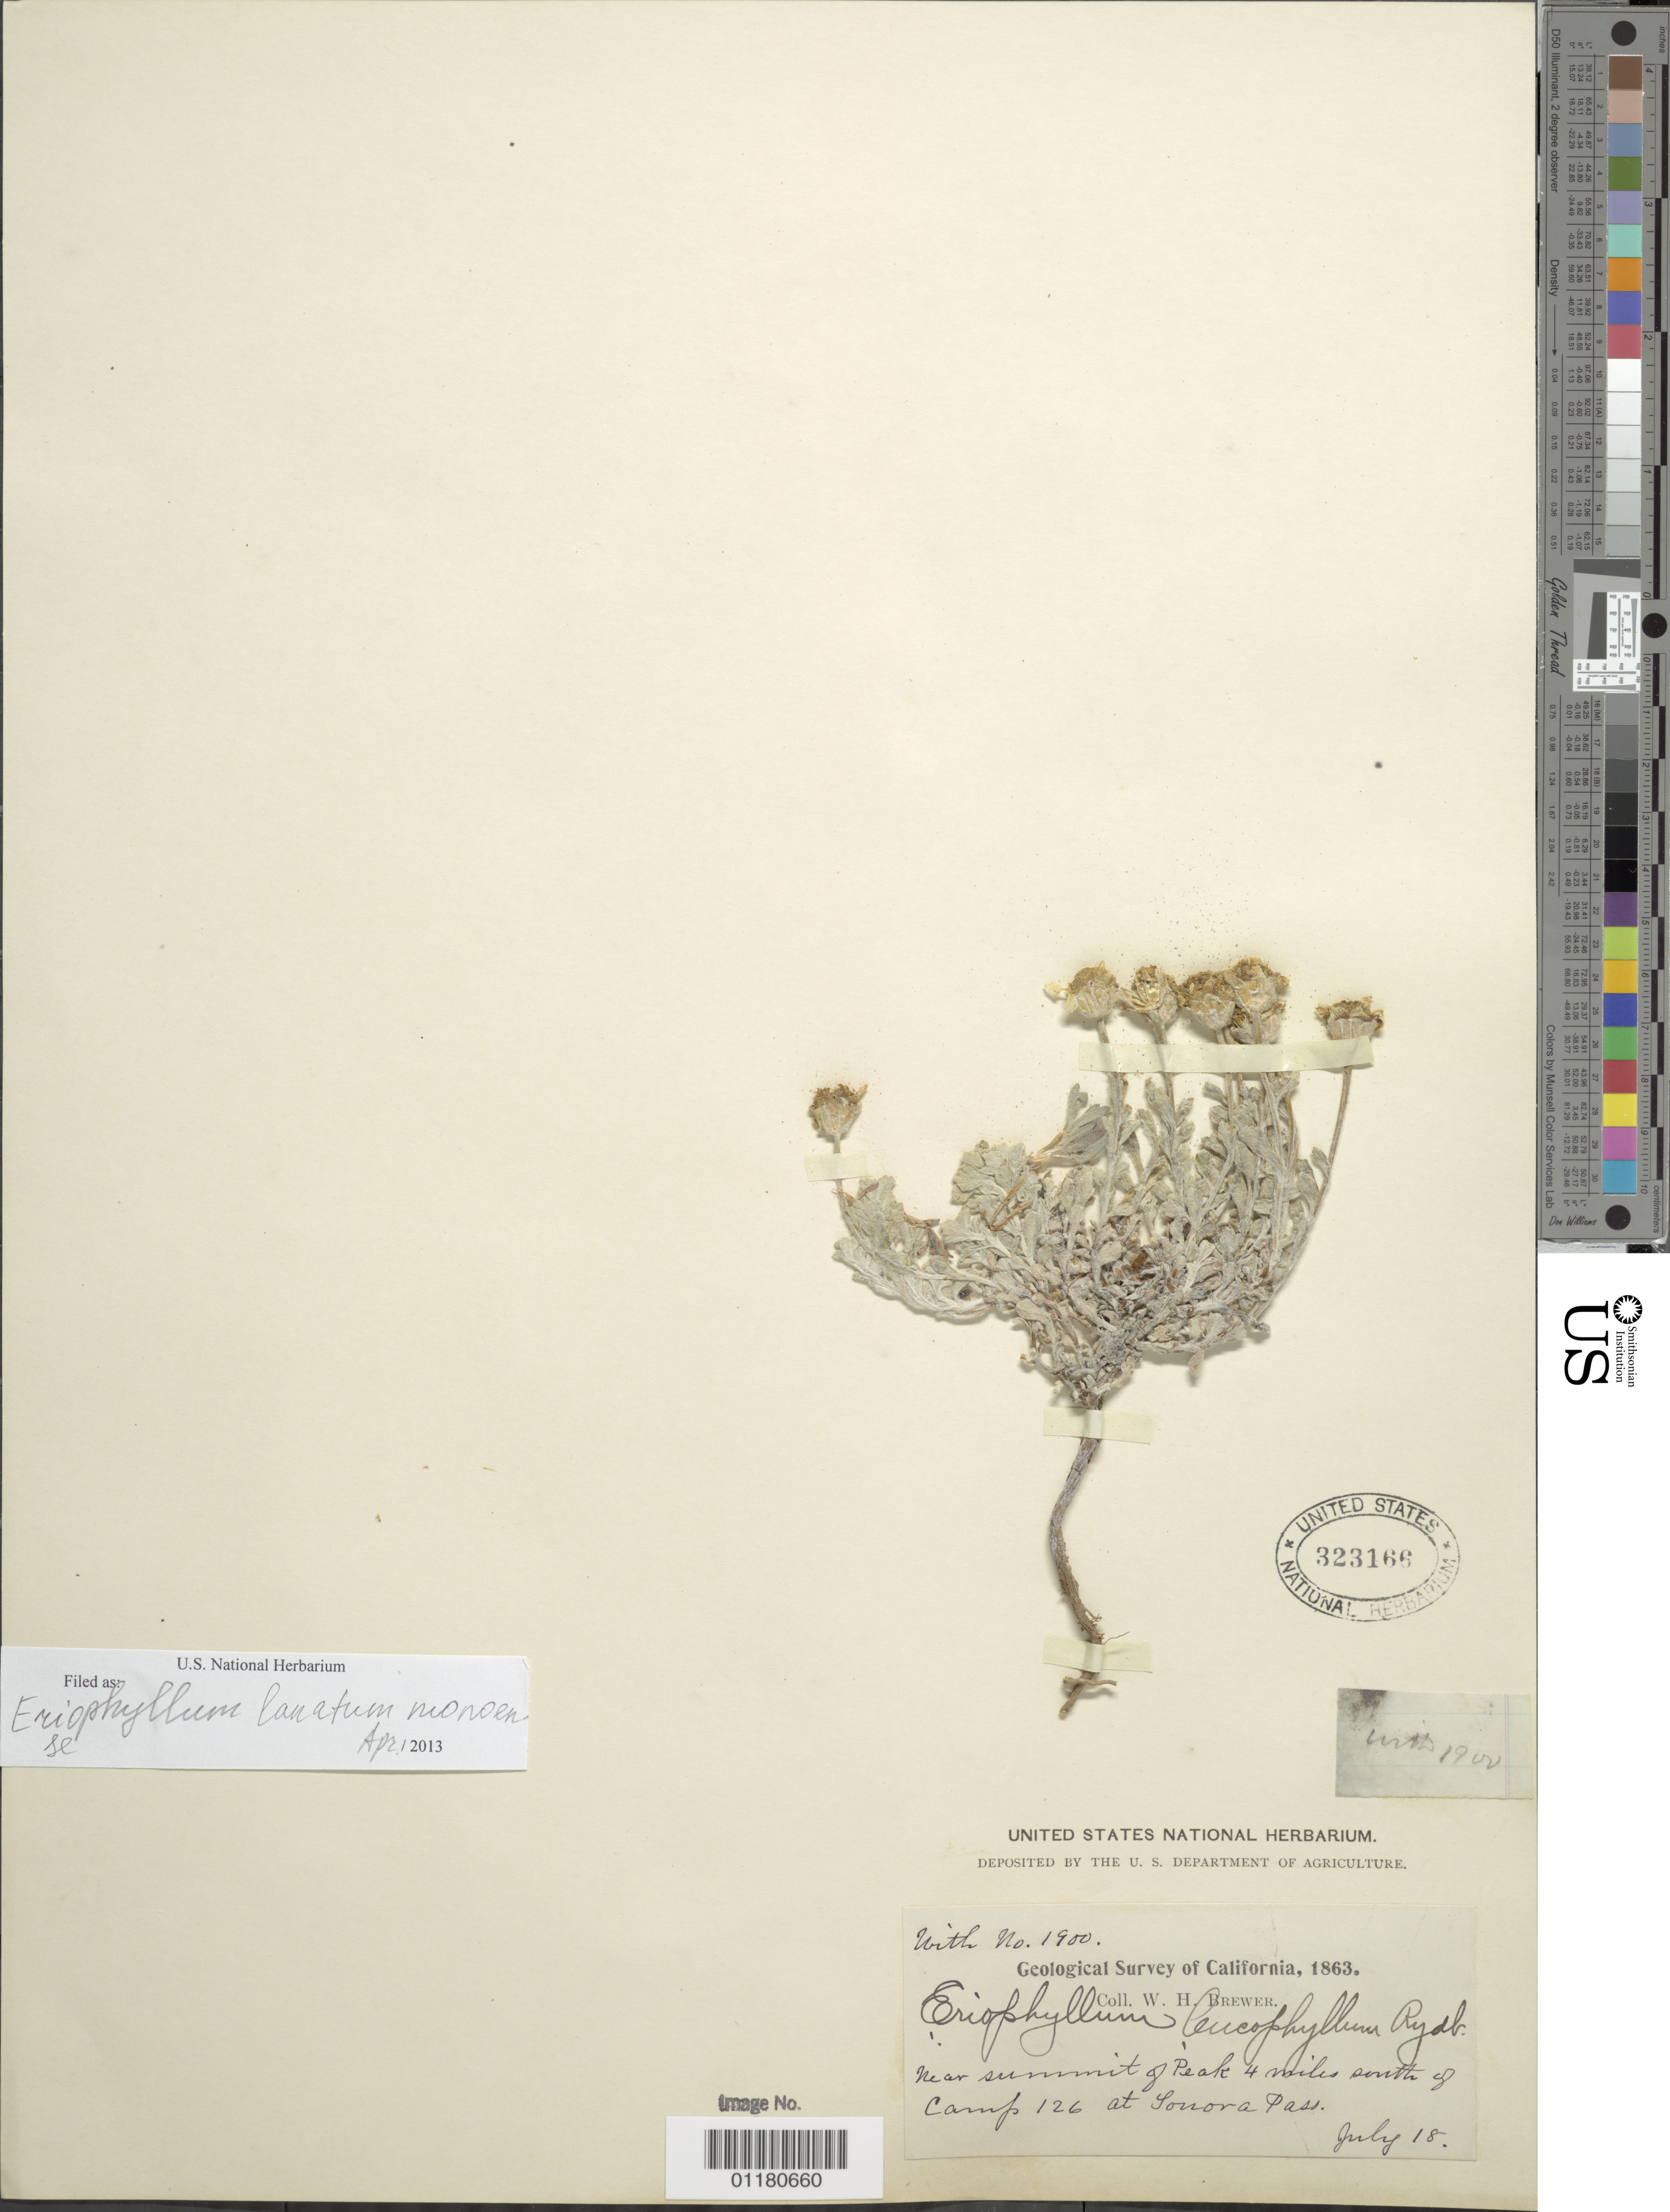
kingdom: Plantae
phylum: Tracheophyta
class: Magnoliopsida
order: Asterales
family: Asteraceae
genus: Eriophyllum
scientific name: Eriophyllum lanatum var. monoense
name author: (Rydb.) Jeps.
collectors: W. H. Brewer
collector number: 1900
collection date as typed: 18 Jul 1863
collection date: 1863-07-18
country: United States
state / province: California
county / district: Mono/Tuolumne/Alpine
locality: Near summit of Peak 4 miles south of Sonora Pass.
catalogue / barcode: US 323166